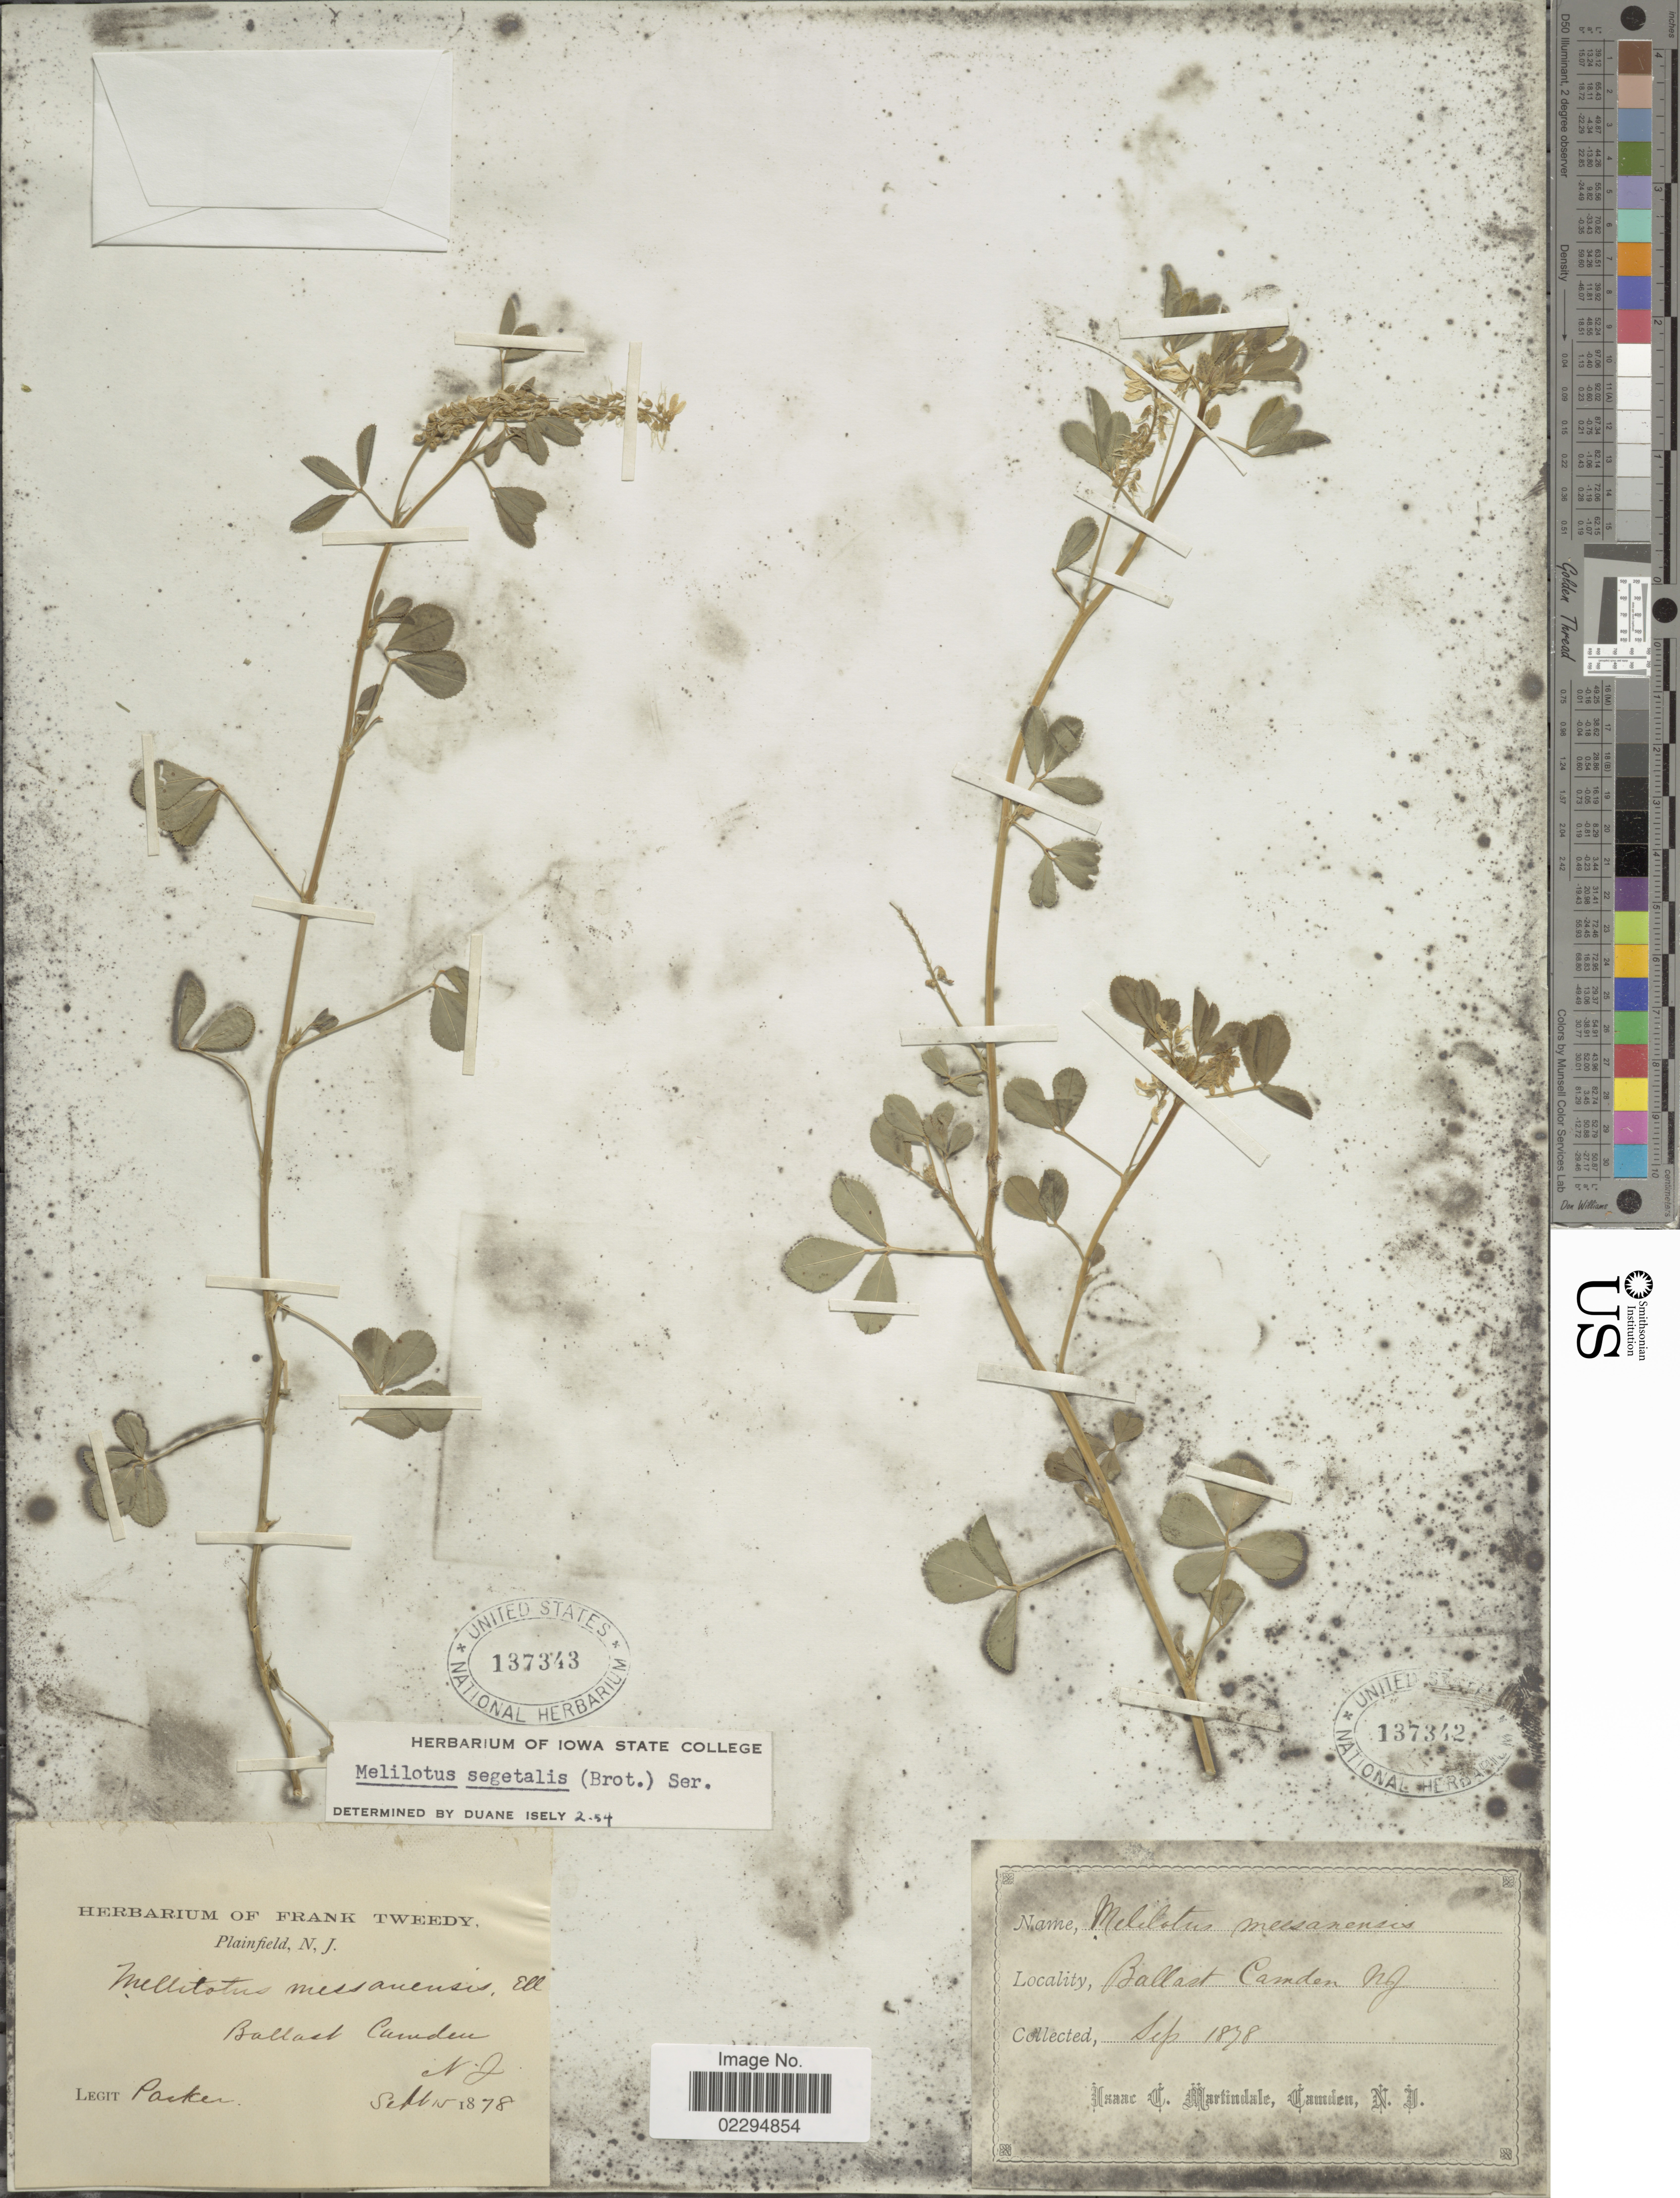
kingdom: Plantae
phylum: Tracheophyta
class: Magnoliopsida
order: Fabales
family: Fabaceae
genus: Melilotus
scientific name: Melilotus segetalis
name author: Ser.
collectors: Packer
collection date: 1878-09-15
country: United States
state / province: New Jersey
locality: Ballast Camden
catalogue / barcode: US 137343